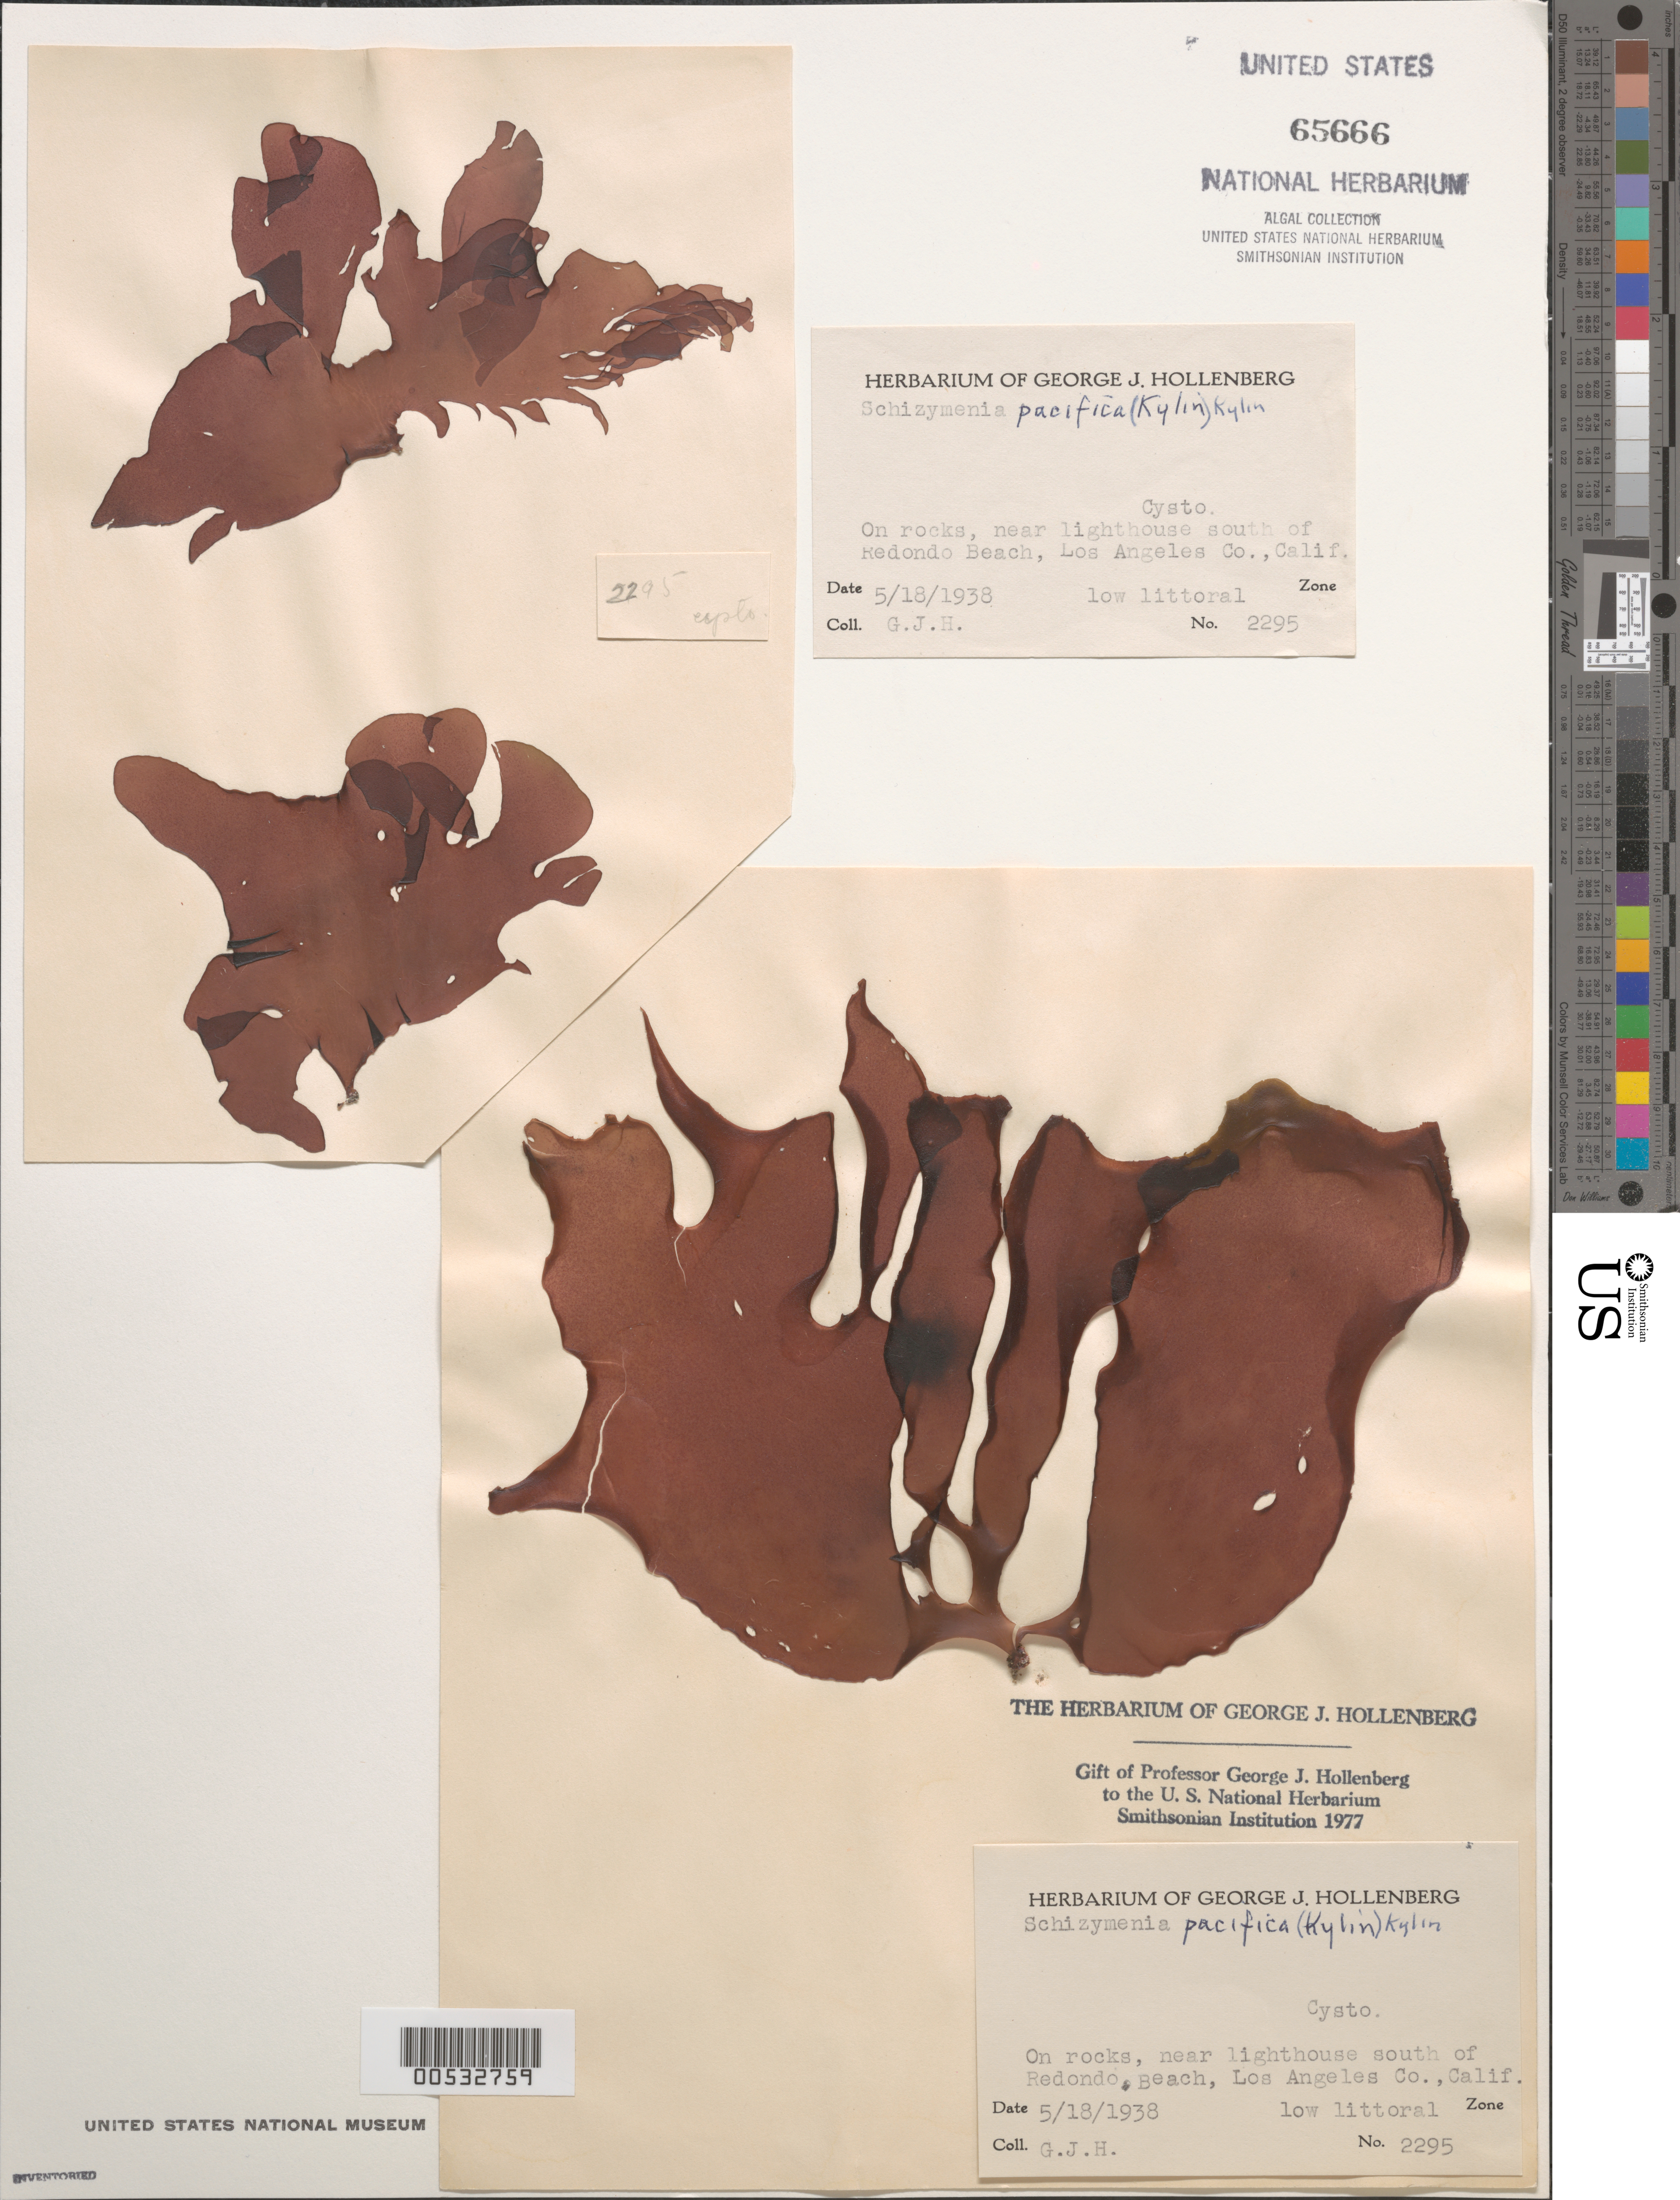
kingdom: Plantae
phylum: Rhodophyta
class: Florideophyceae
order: Nemastomatales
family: Schizymeniaceae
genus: Schizymenia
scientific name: Schizymenia pacifica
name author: (Kylin) Kylin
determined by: Hollenberg, George J.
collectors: G. Hollenberg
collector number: GJH 2295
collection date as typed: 18 May 1938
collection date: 1938-05-18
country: United States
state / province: California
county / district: Los Angeles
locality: Near lighthouse south of Redondo Beach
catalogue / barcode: US 65666